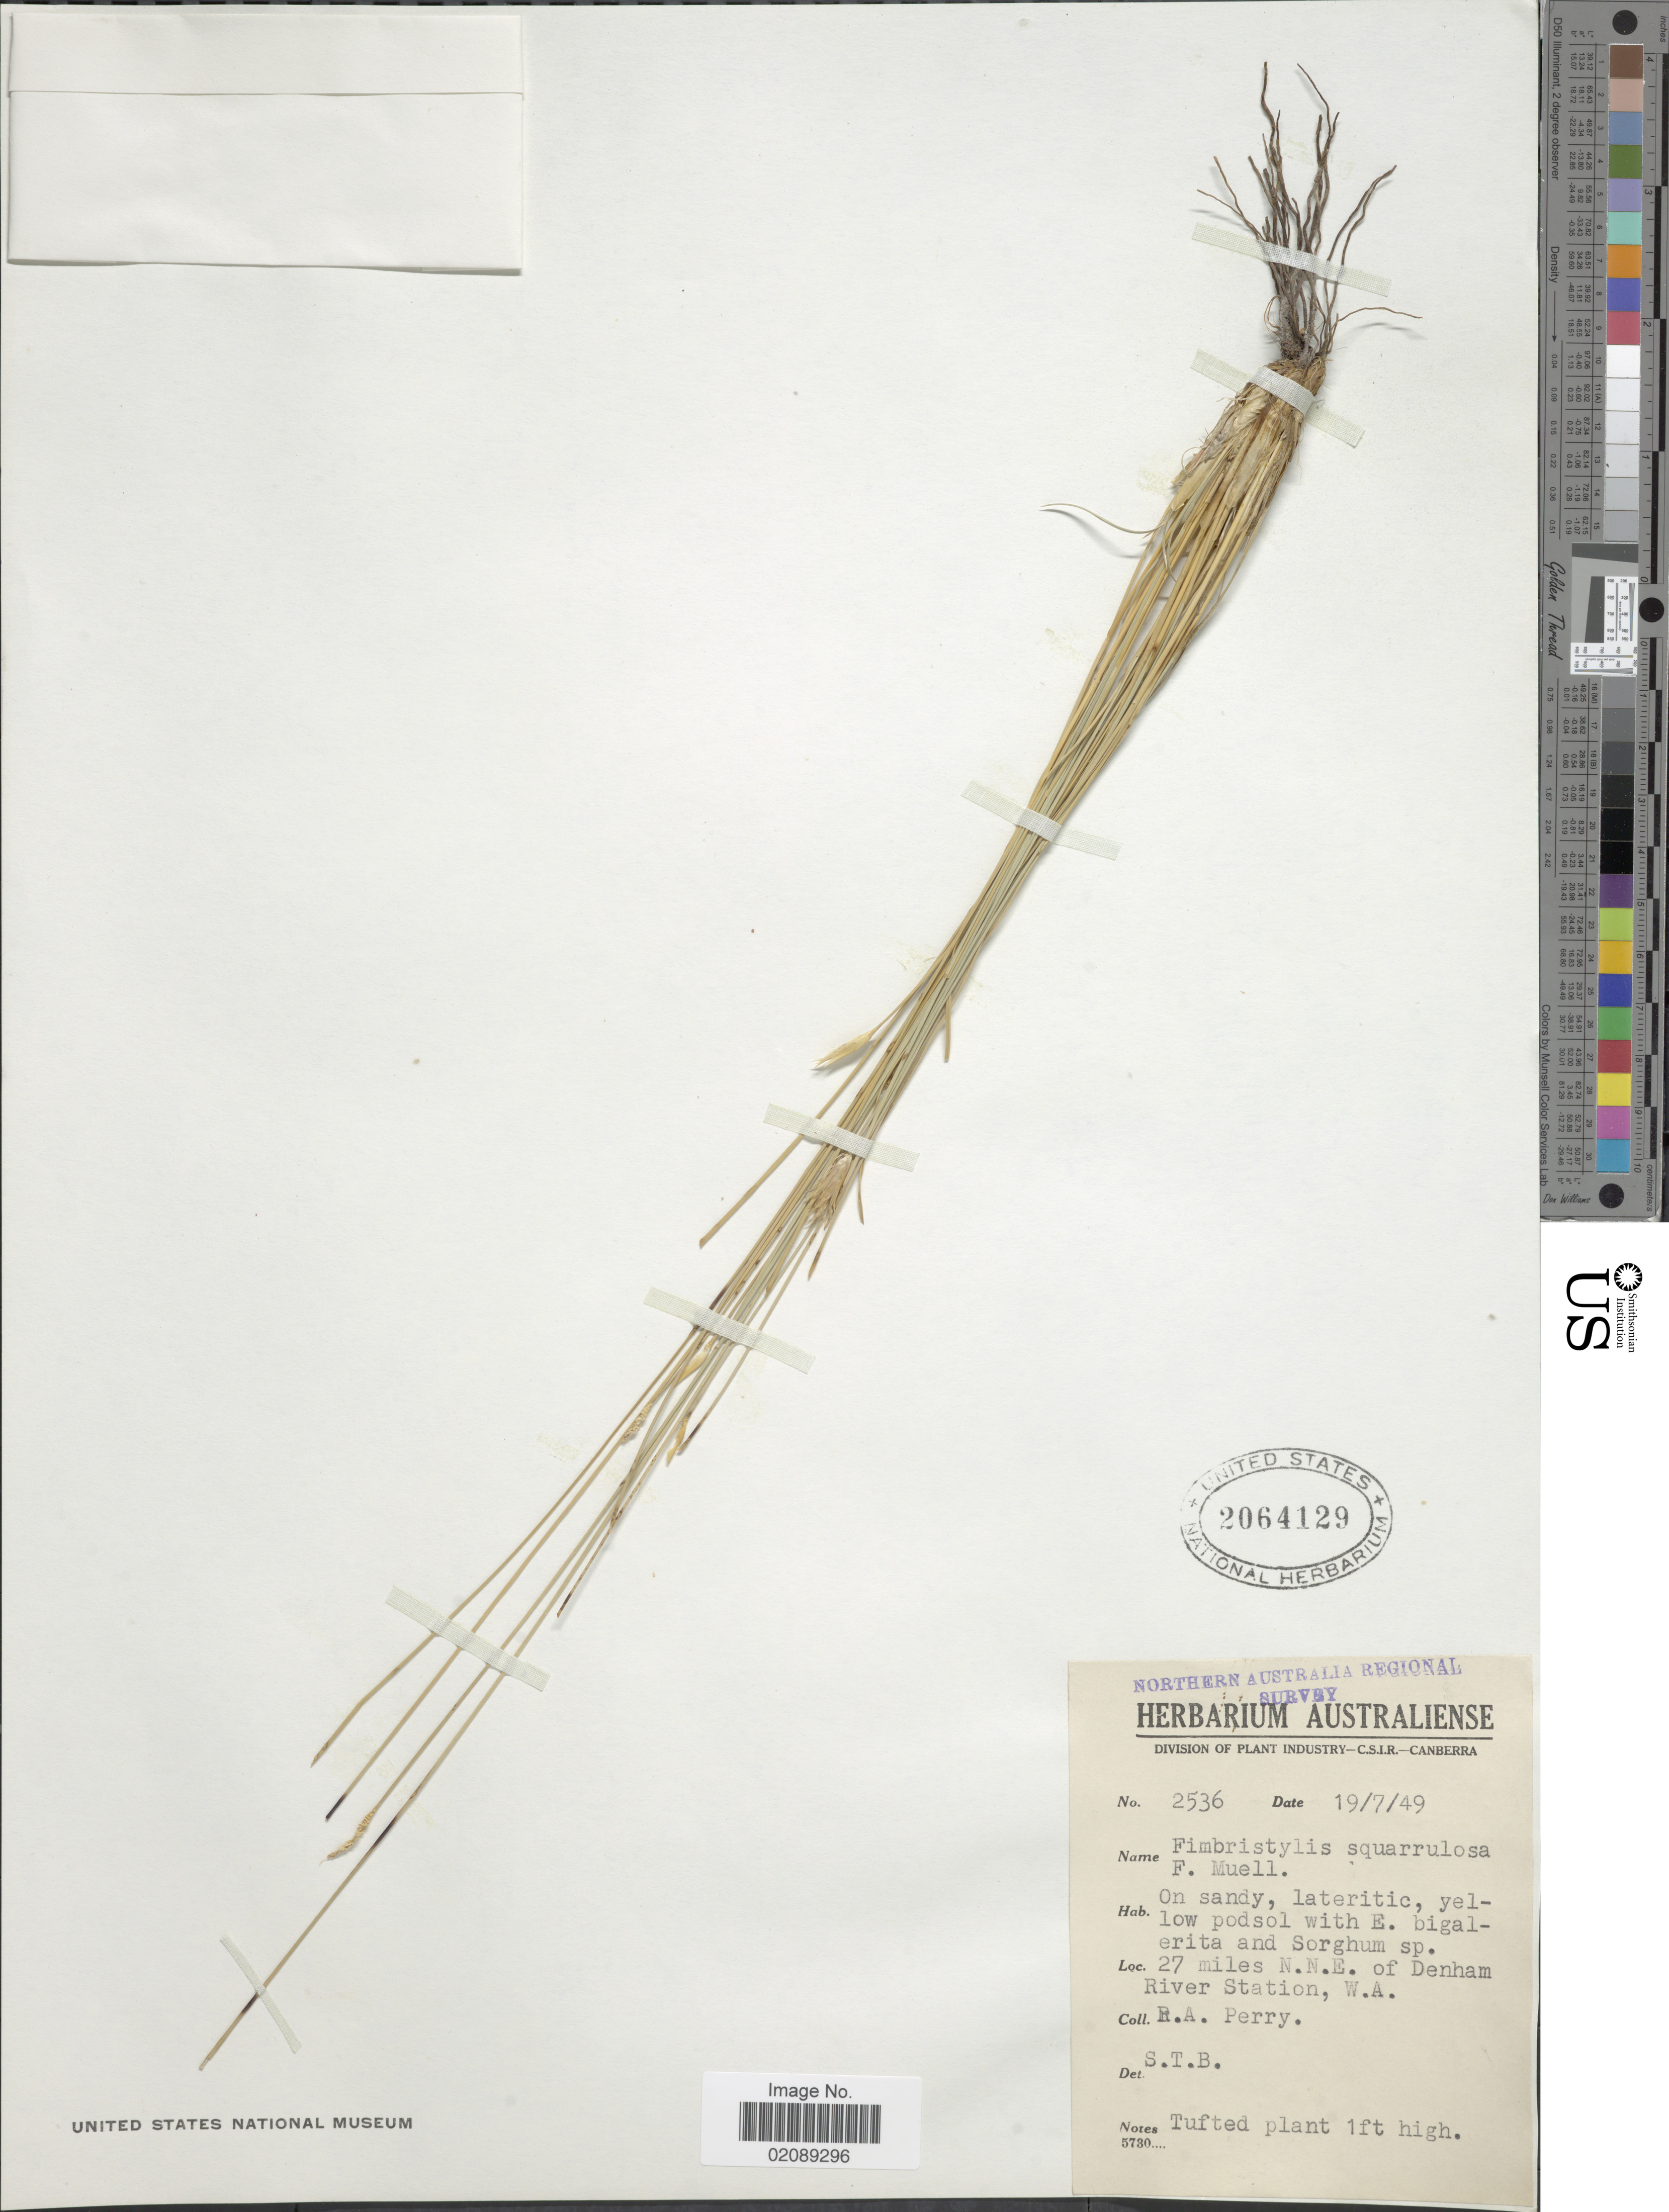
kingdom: Plantae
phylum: Tracheophyta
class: Liliopsida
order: Poales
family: Cyperaceae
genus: Abildgaardia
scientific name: Abildgaardia schoenoides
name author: R. Br.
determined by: Strong, Mark T., (BOT), Smithsonian Institution - National Museum of Natural History (UNITED STATES)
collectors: Perry, R. A.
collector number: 2536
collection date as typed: Transcribed d/m/y: 19/7/49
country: Australia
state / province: Western Australia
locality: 27 miles N.N.E. of Denham River Station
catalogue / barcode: US 2064129